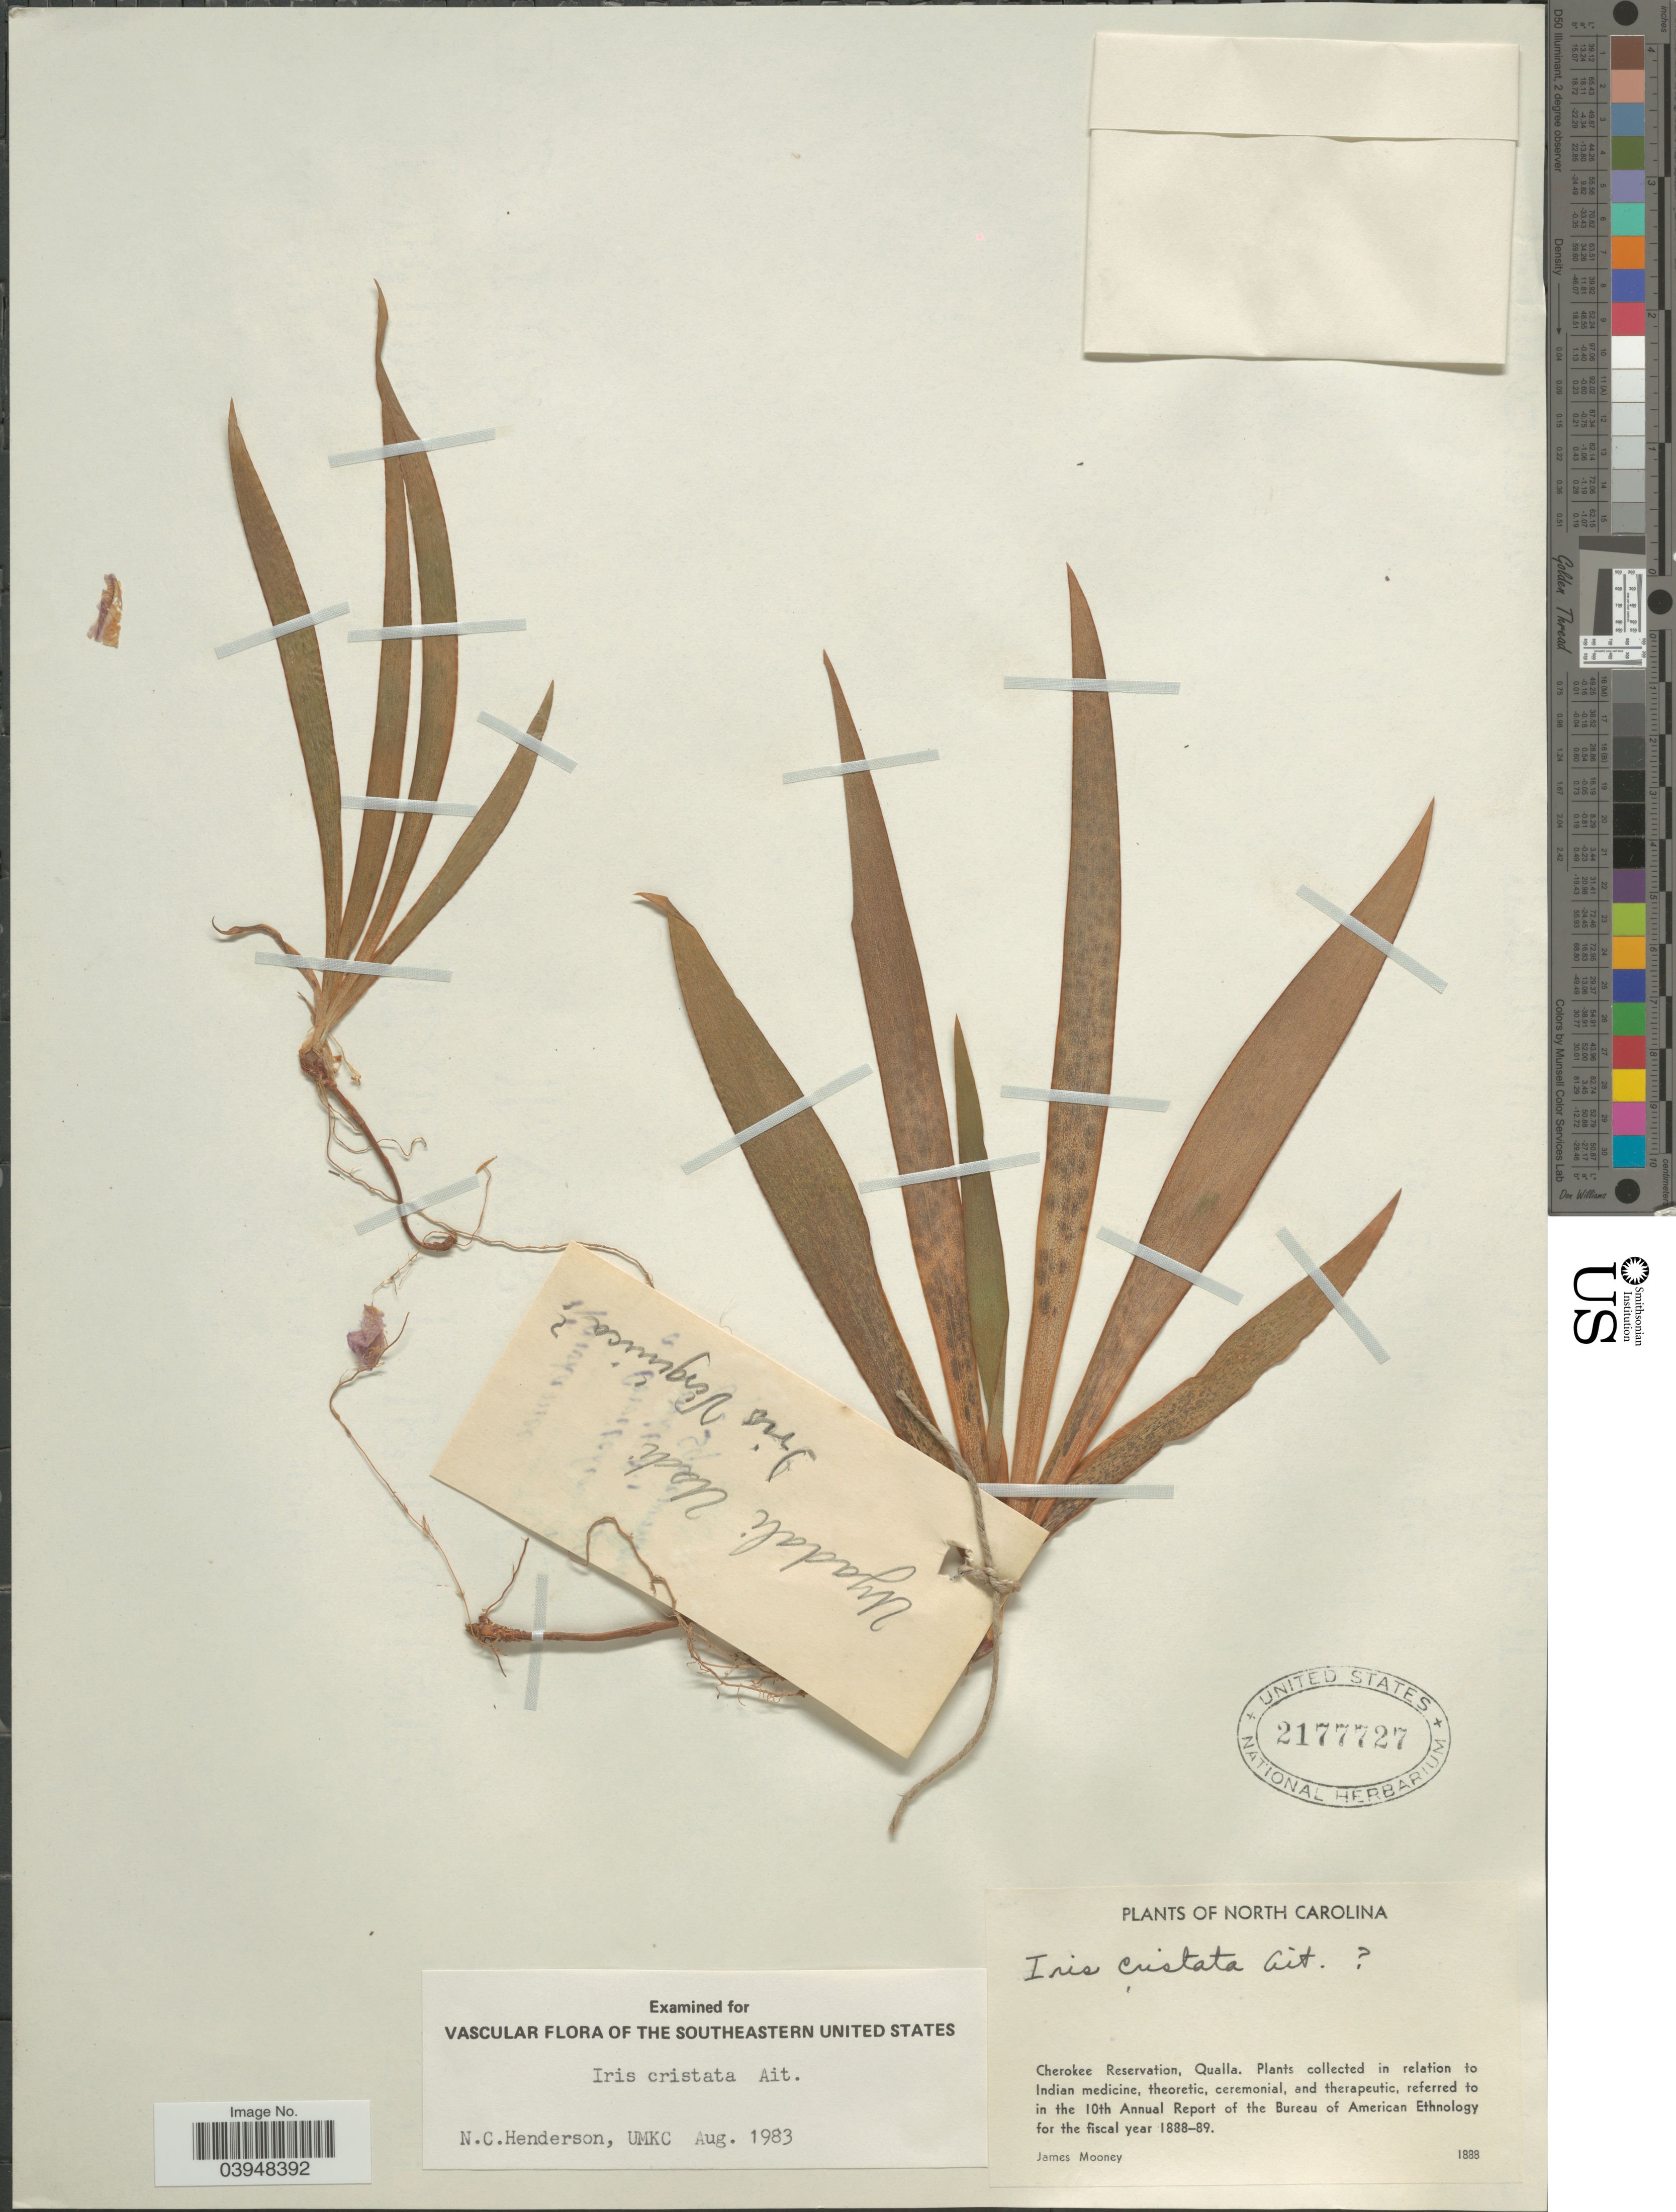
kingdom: Plantae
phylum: Tracheophyta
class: Liliopsida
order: Asparagales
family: Iridaceae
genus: Iris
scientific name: Iris cristata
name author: Aiton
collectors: J. Mooney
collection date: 1888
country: United States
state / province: North Carolina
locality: Cherokee Reservation, Qualla.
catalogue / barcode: US 2177727